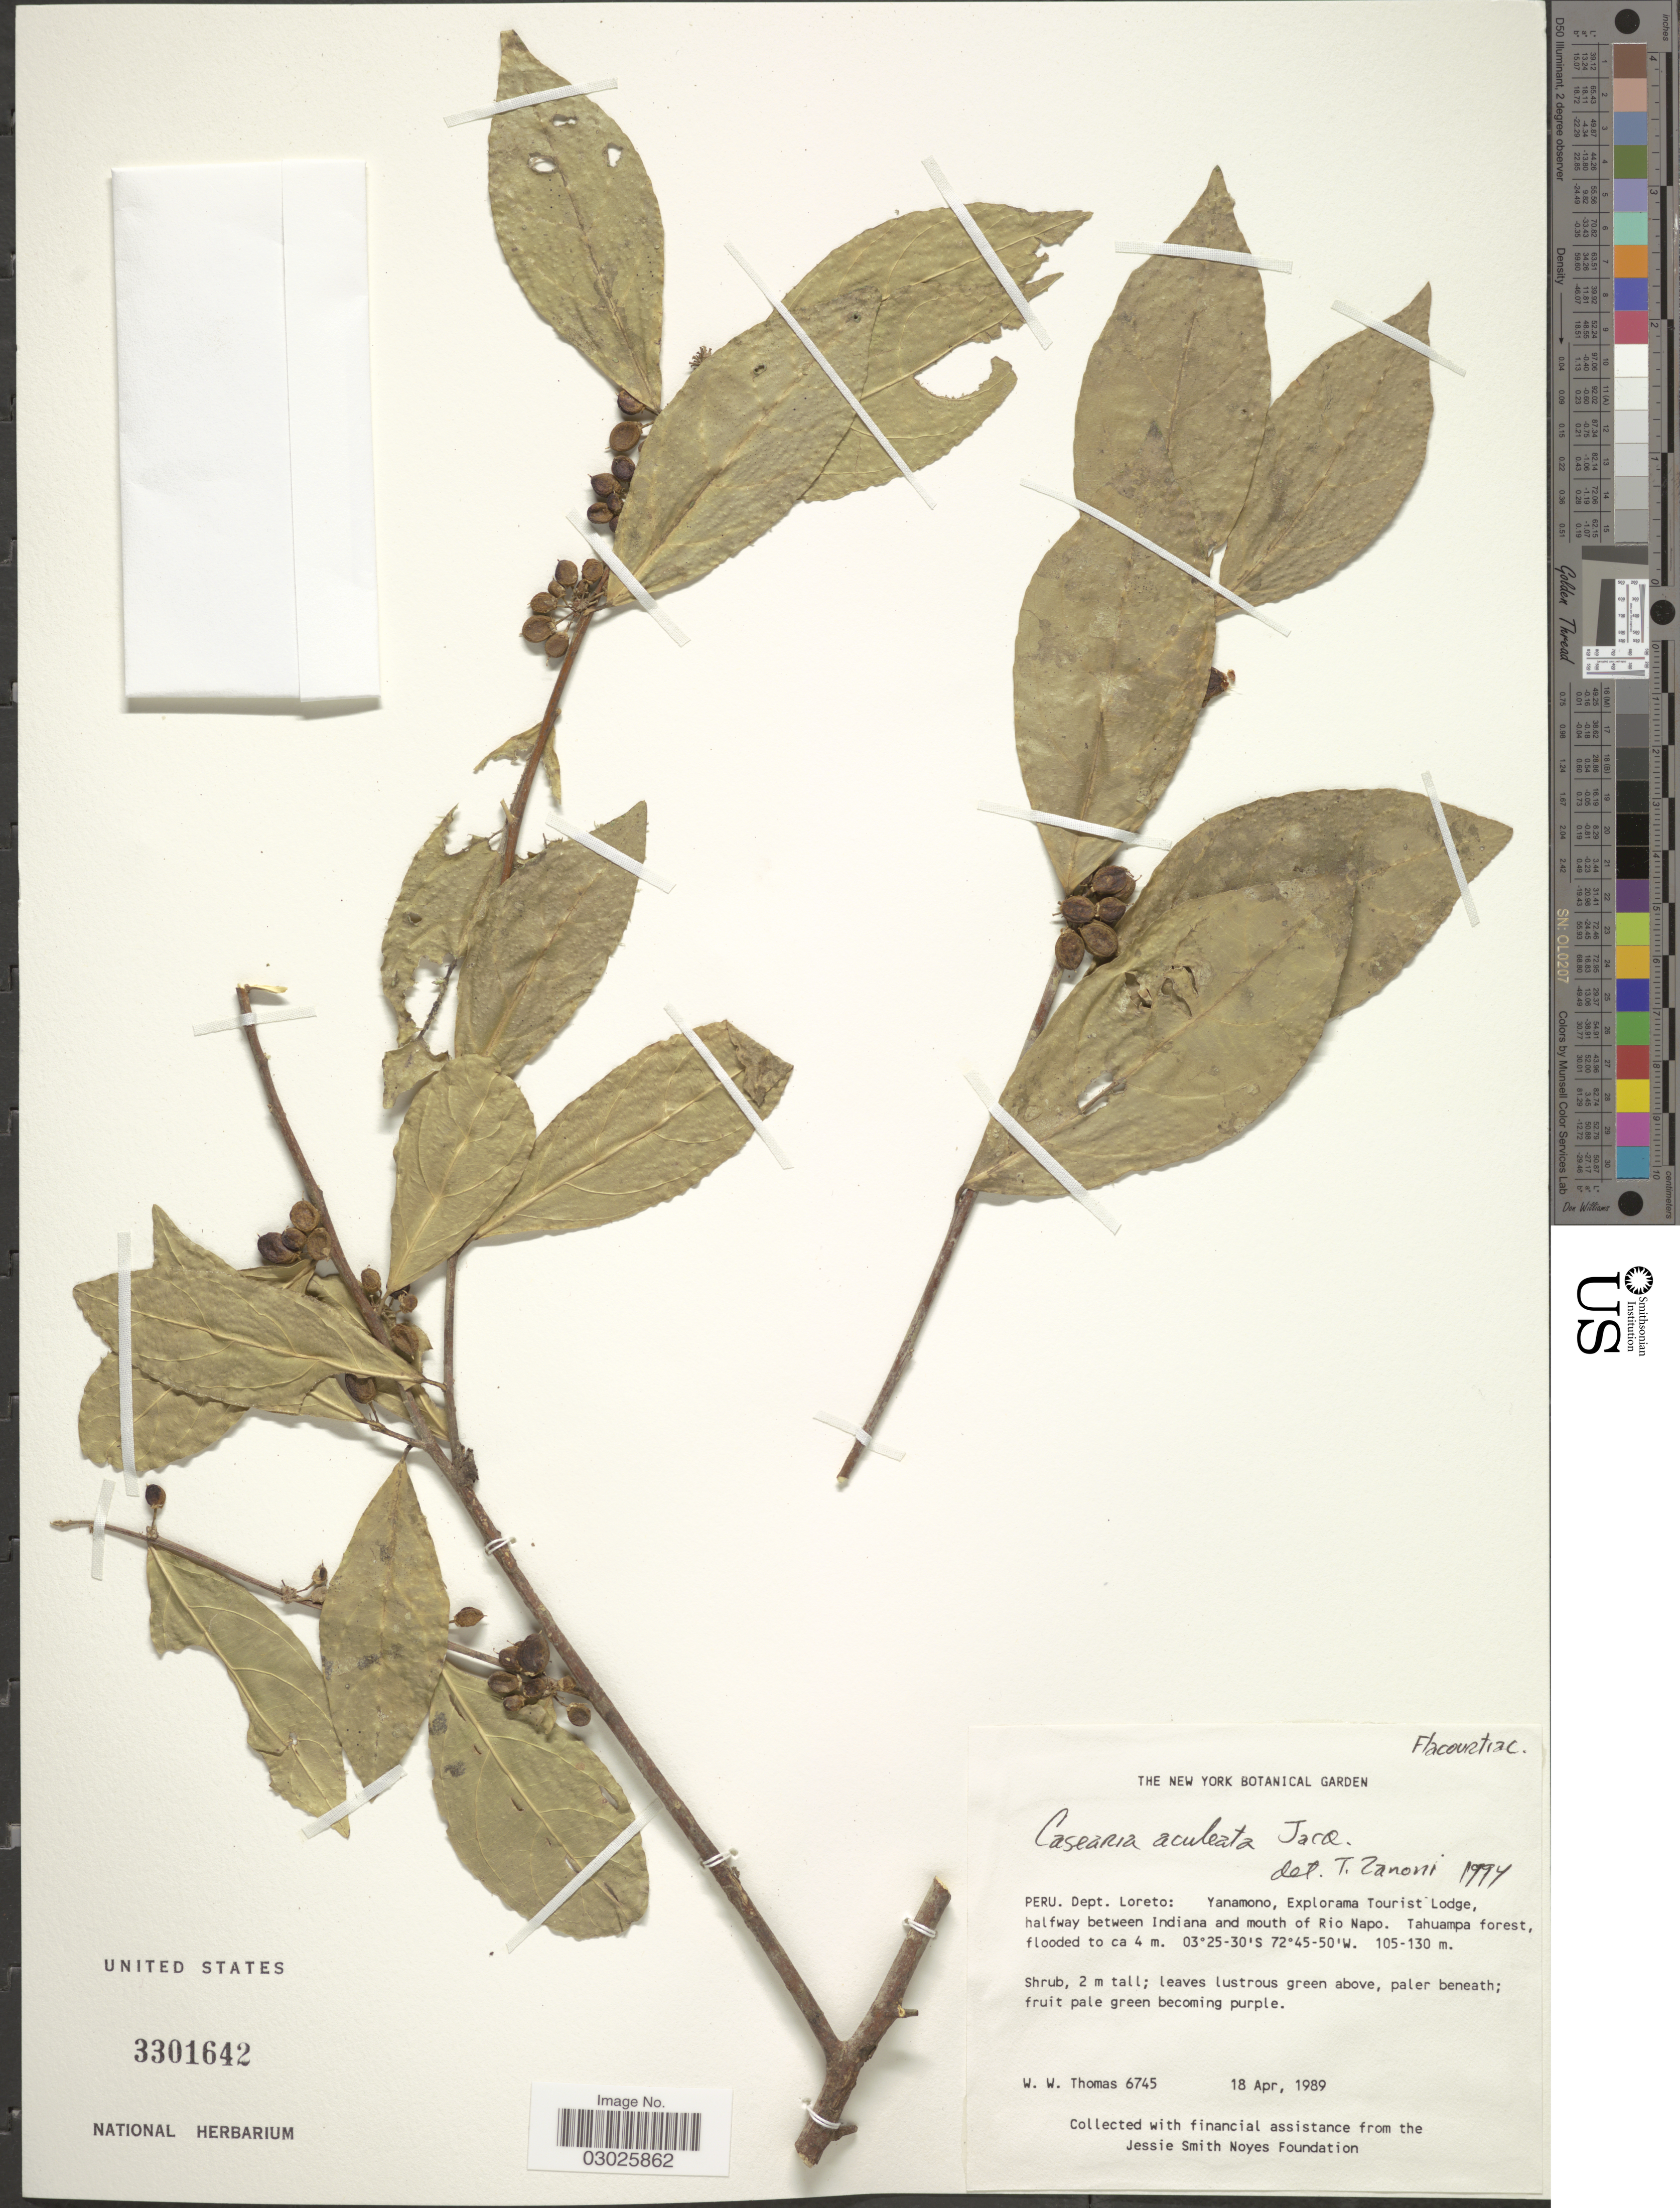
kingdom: Plantae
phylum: Tracheophyta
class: Magnoliopsida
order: Malpighiales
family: Salicaceae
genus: Casearia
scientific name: Casearia aculeata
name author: Jacq.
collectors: W. Thomas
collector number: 6745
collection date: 1989-04-18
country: Peru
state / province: Loreto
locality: Dept. Loreto: Yanamono, Explorama Tourist Lodge, halfway between Indiana and mouth of Rio Napo. Tahuampa forest.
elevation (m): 105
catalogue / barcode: US 3301642